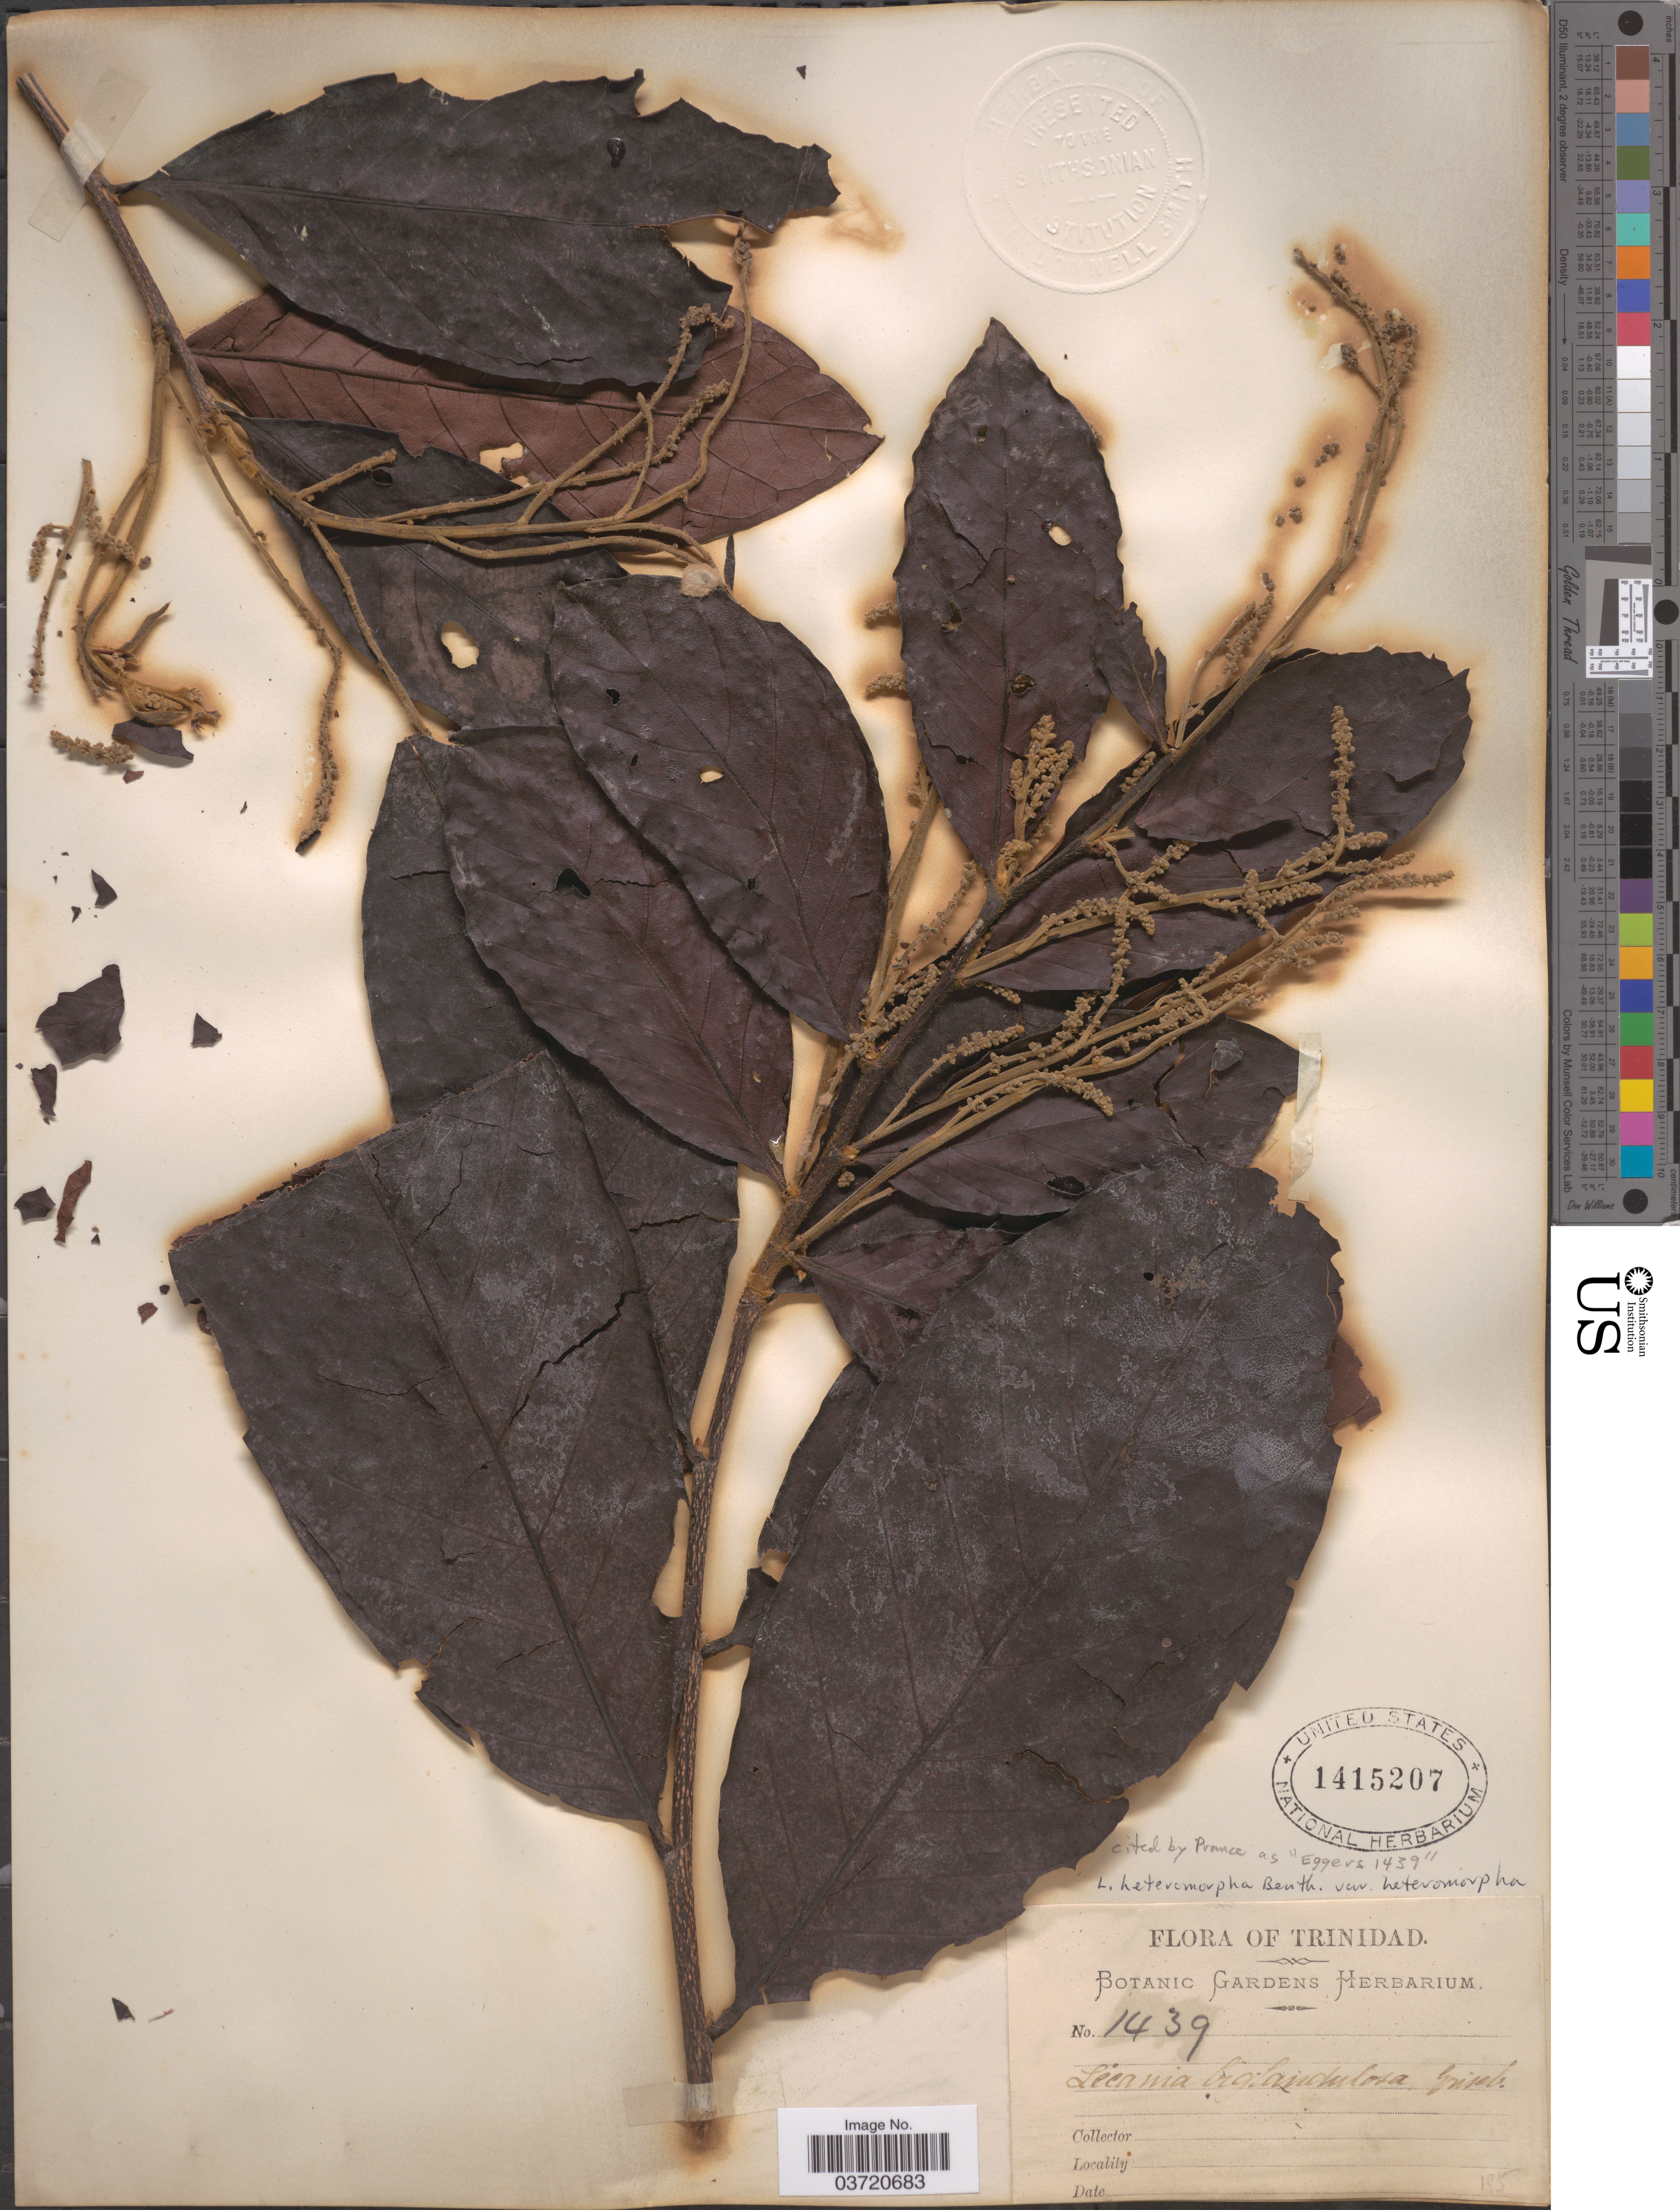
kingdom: Plantae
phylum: Tracheophyta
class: Magnoliopsida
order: Malpighiales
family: Chrysobalanaceae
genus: Hymenopus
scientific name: Hymenopus heteromorphus var. heteromorphus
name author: (Benth.) Sothers & Prance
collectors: ex herb. Botanic Gardens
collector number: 1439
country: Trinidad and Tobago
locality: Trinidad.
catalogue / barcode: US 1415207